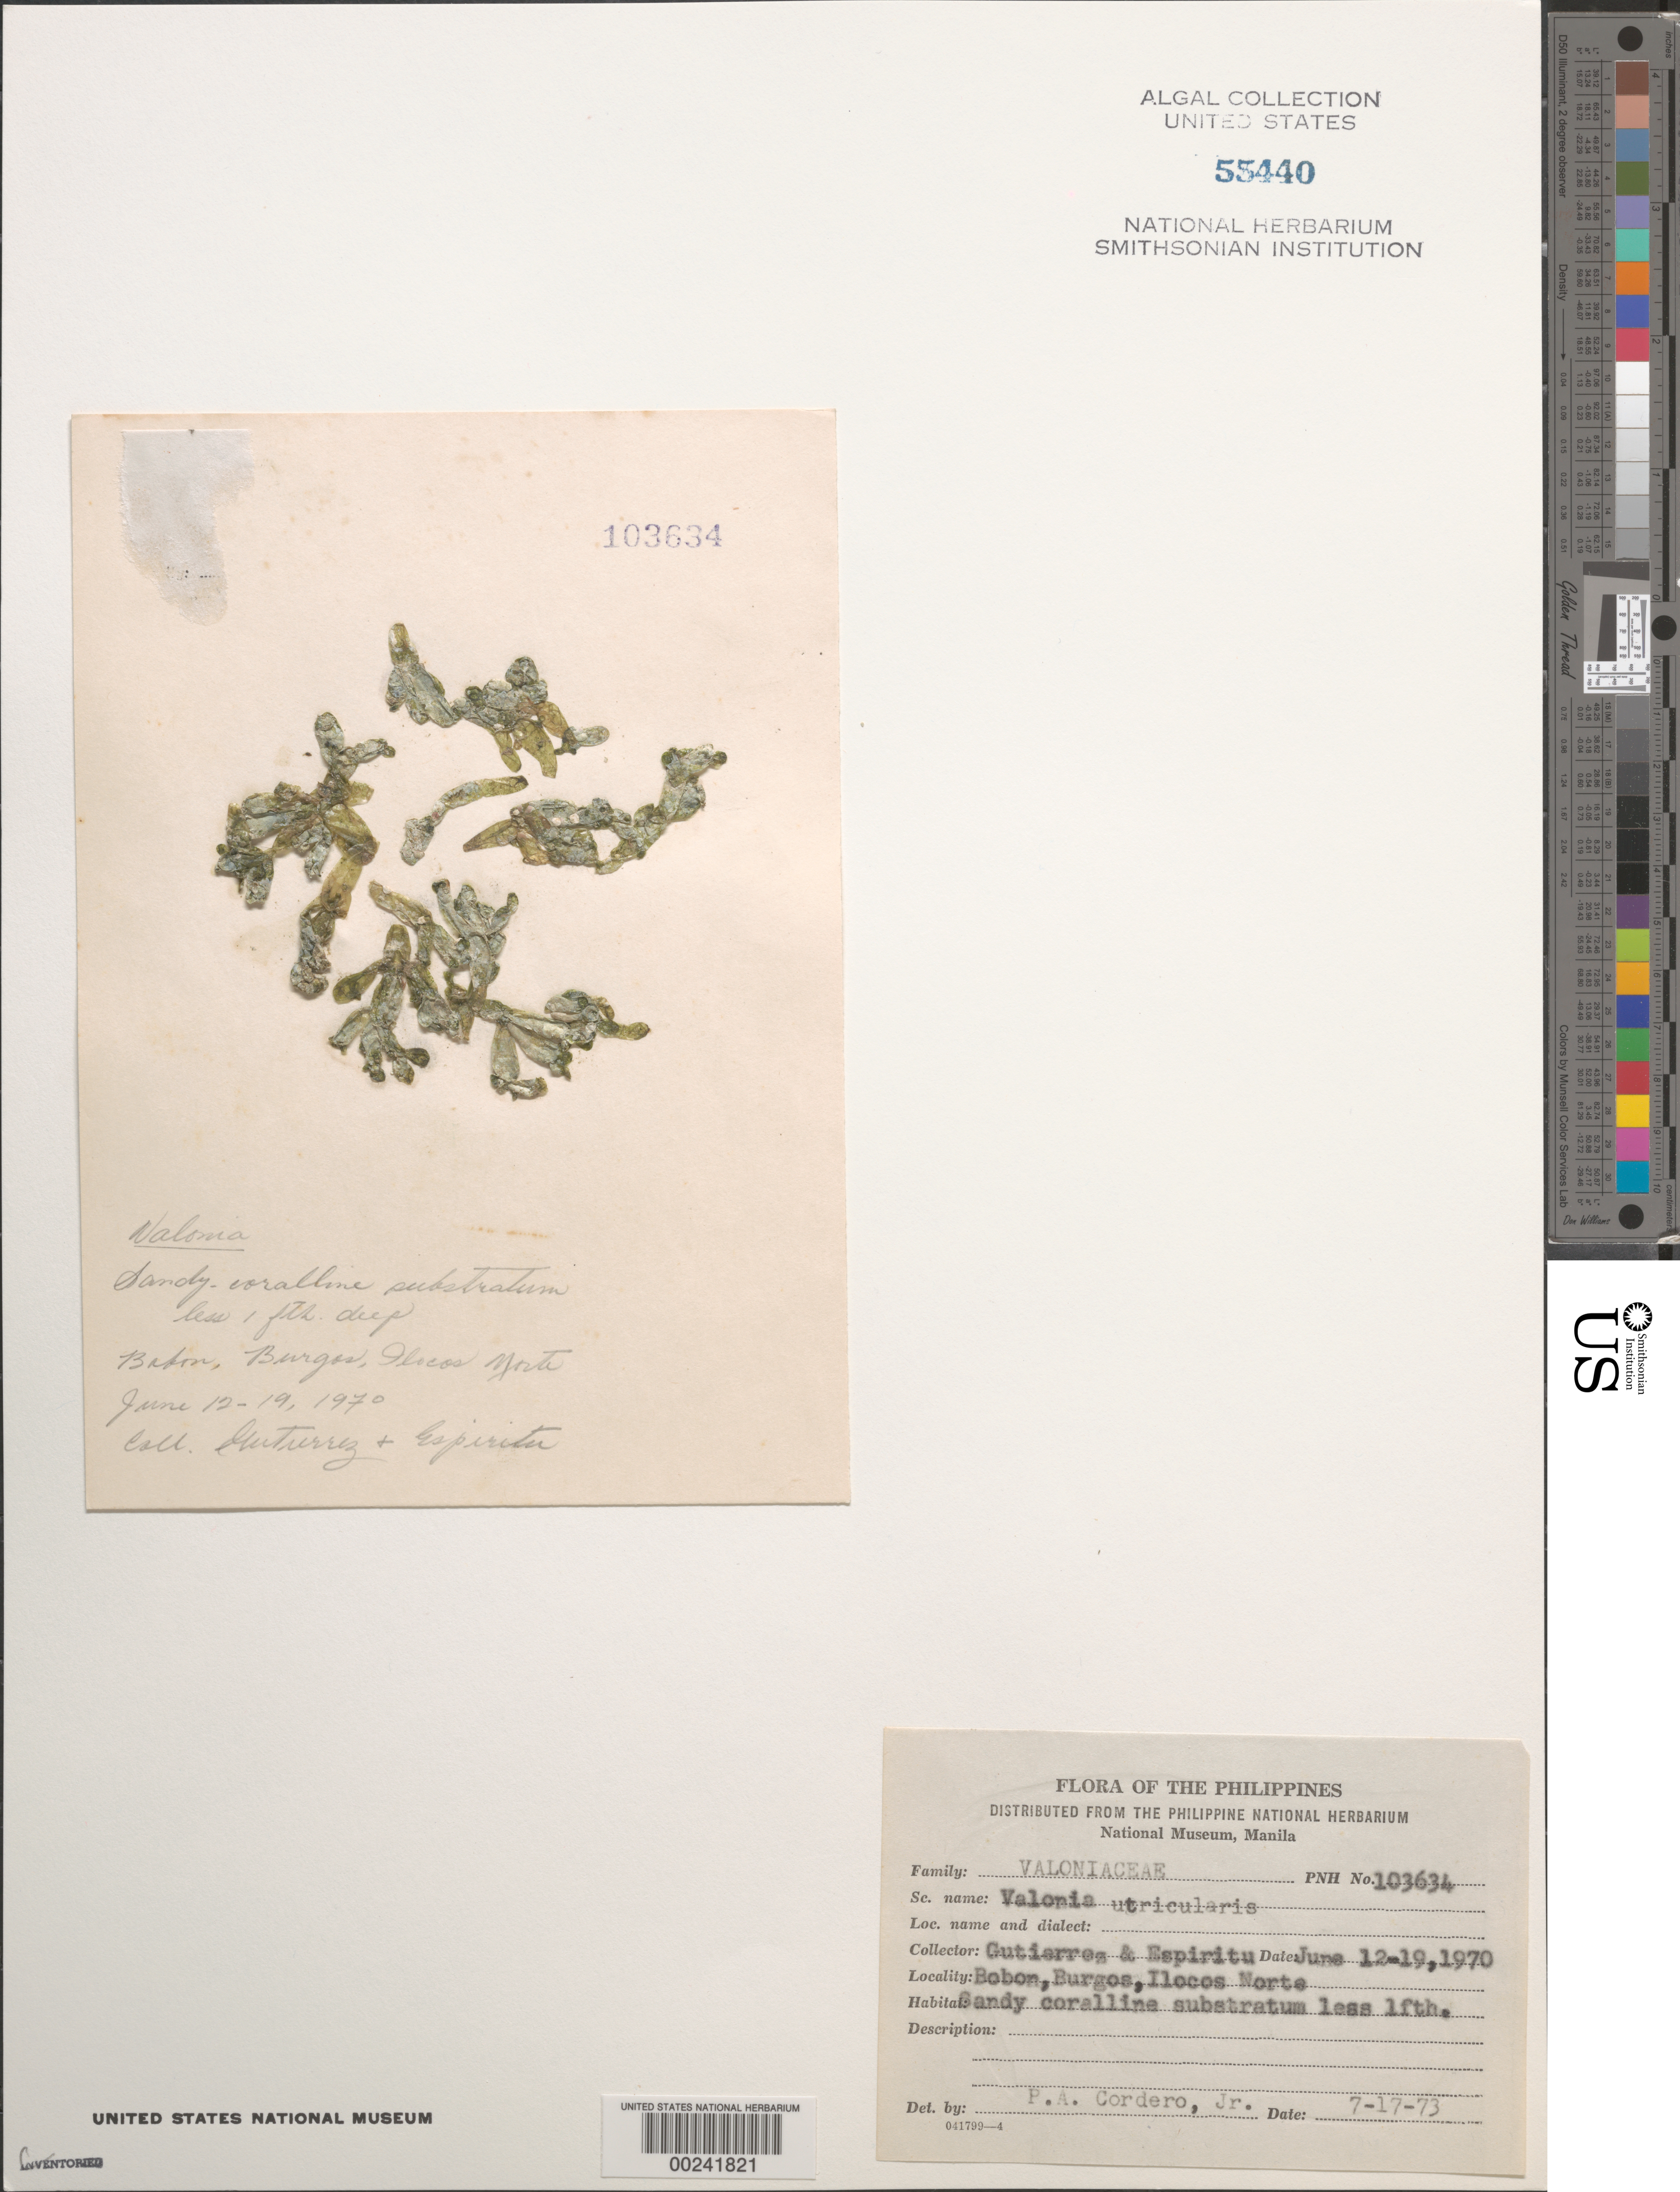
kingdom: Plantae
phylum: Chlorophyta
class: Ulvophyceae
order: Siphonocladales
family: Valoniaceae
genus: Valonia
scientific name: Valonia utricularis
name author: (Roth) C. Agardh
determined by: Cordero, P. A., Jr.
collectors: -. Gutierrez & -. Espiritu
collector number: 103634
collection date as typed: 12 Jun 1970 TO 19 Jun 1970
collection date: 1970-06-12/1970-06-19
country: Philippines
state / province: Ilocos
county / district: Ilocos Norte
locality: Burgos, bobon, ilocos norte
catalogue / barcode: US 55440